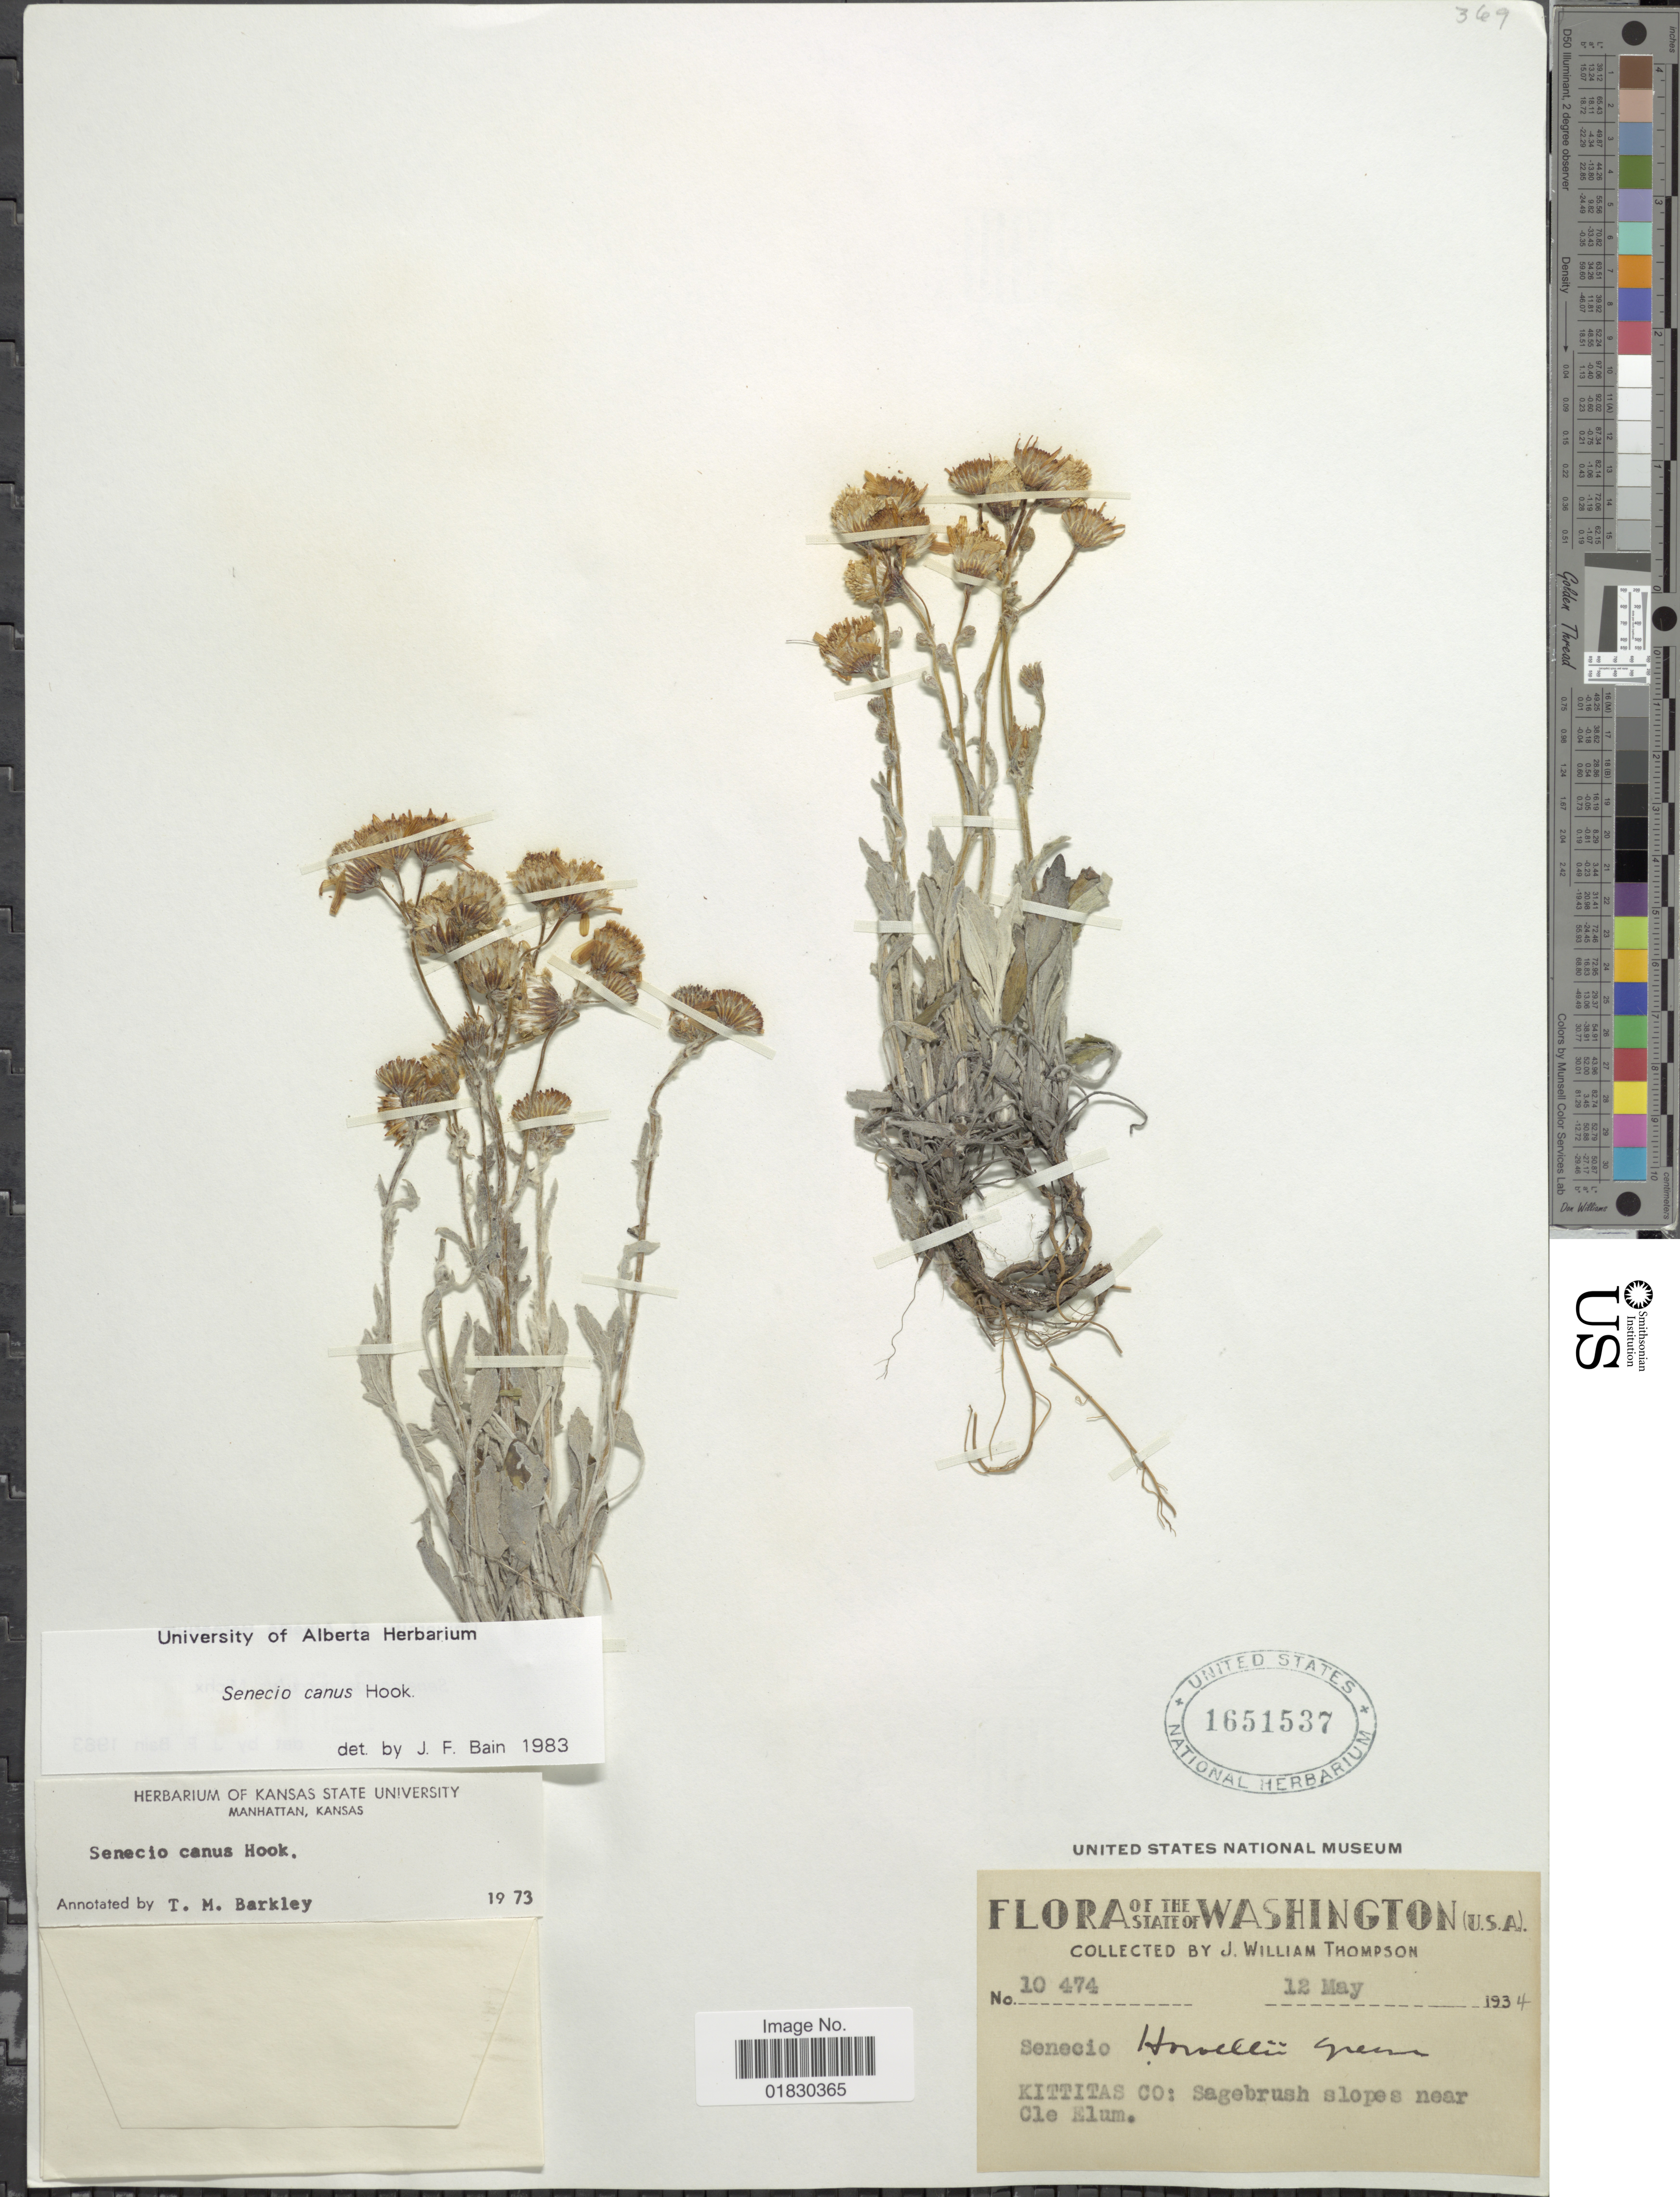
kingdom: Plantae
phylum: Tracheophyta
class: Magnoliopsida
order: Asterales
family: Asteraceae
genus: Packera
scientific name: Packera cana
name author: (Hook.) W.A. Weber & Á. Löve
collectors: J. W. Thompson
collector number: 10474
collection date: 1934-05-12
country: United States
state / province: Washington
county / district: Kittitas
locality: The State of Washington, Kittitas Co: Sagebrush slopes near Cle Elum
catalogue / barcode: US 1651537